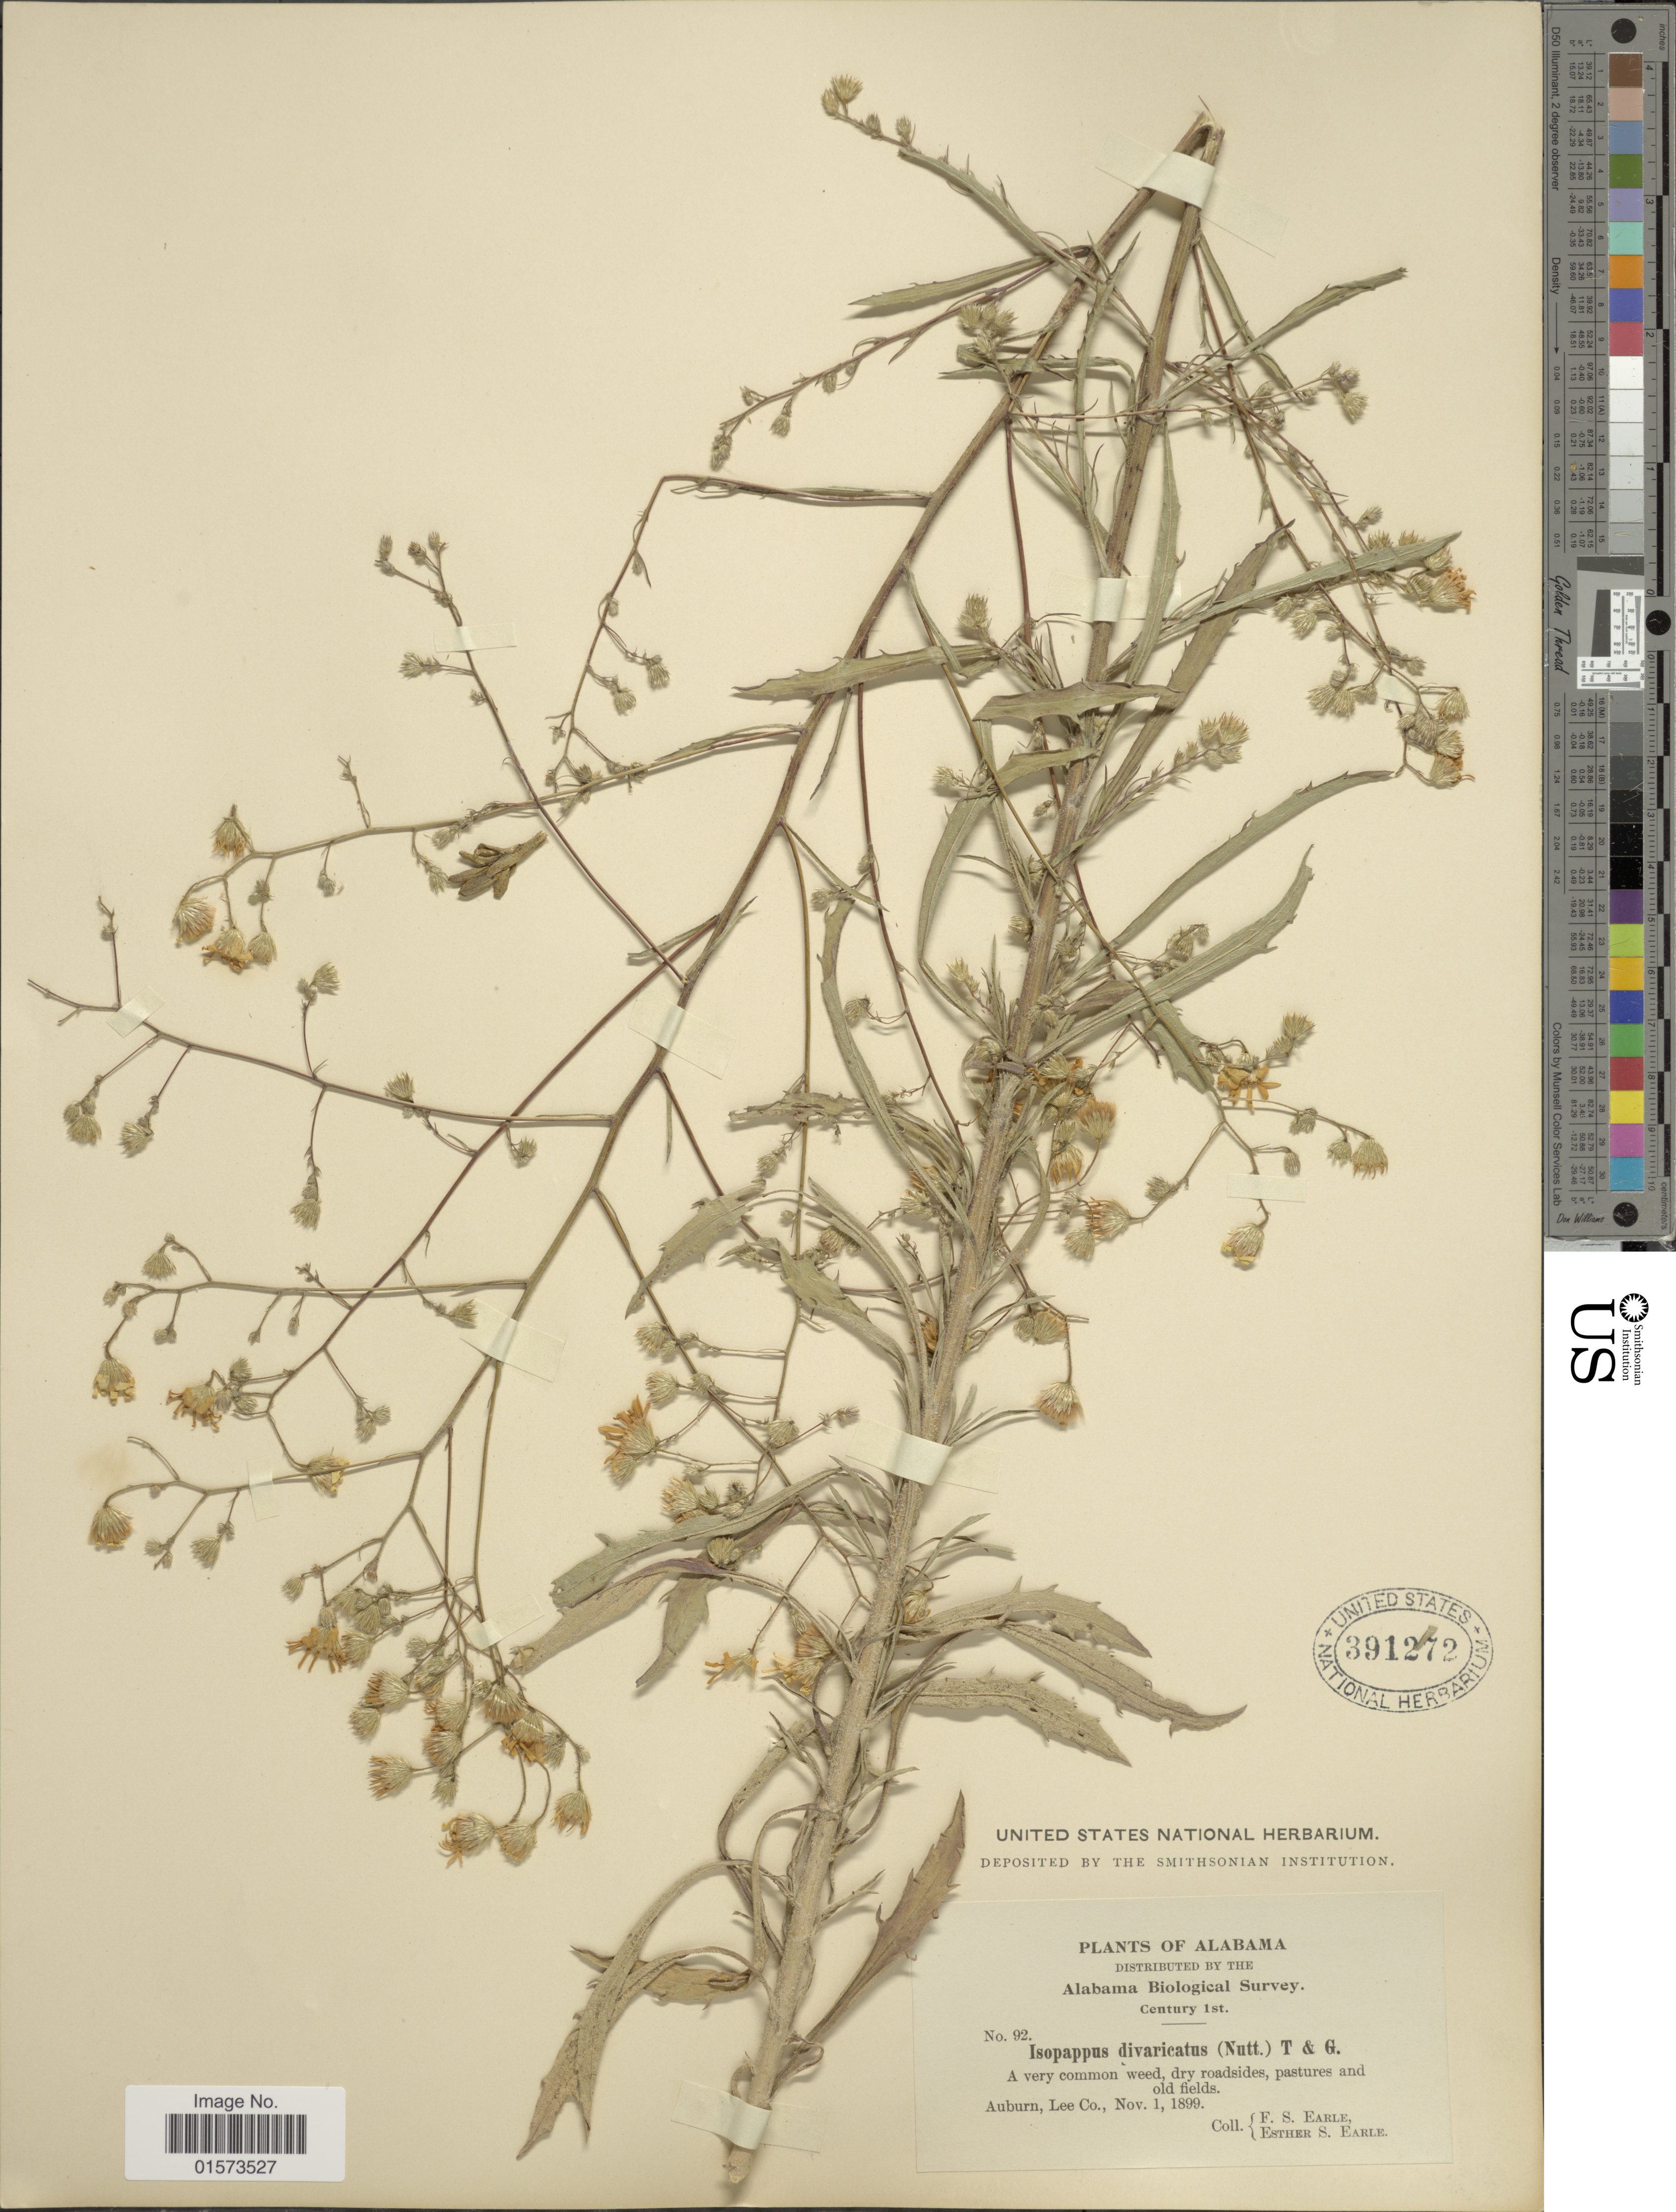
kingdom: Plantae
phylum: Tracheophyta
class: Magnoliopsida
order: Asterales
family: Asteraceae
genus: Croptilon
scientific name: Croptilon divaricatum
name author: (Nutt.) Raf.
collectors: F. S. Earle & E. S. Earle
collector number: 92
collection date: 1899-11-01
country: United States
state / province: Alabama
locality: A very common weed, dry on roadsides, pastures and old fields, Auburn, Lee Co.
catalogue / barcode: US 391272